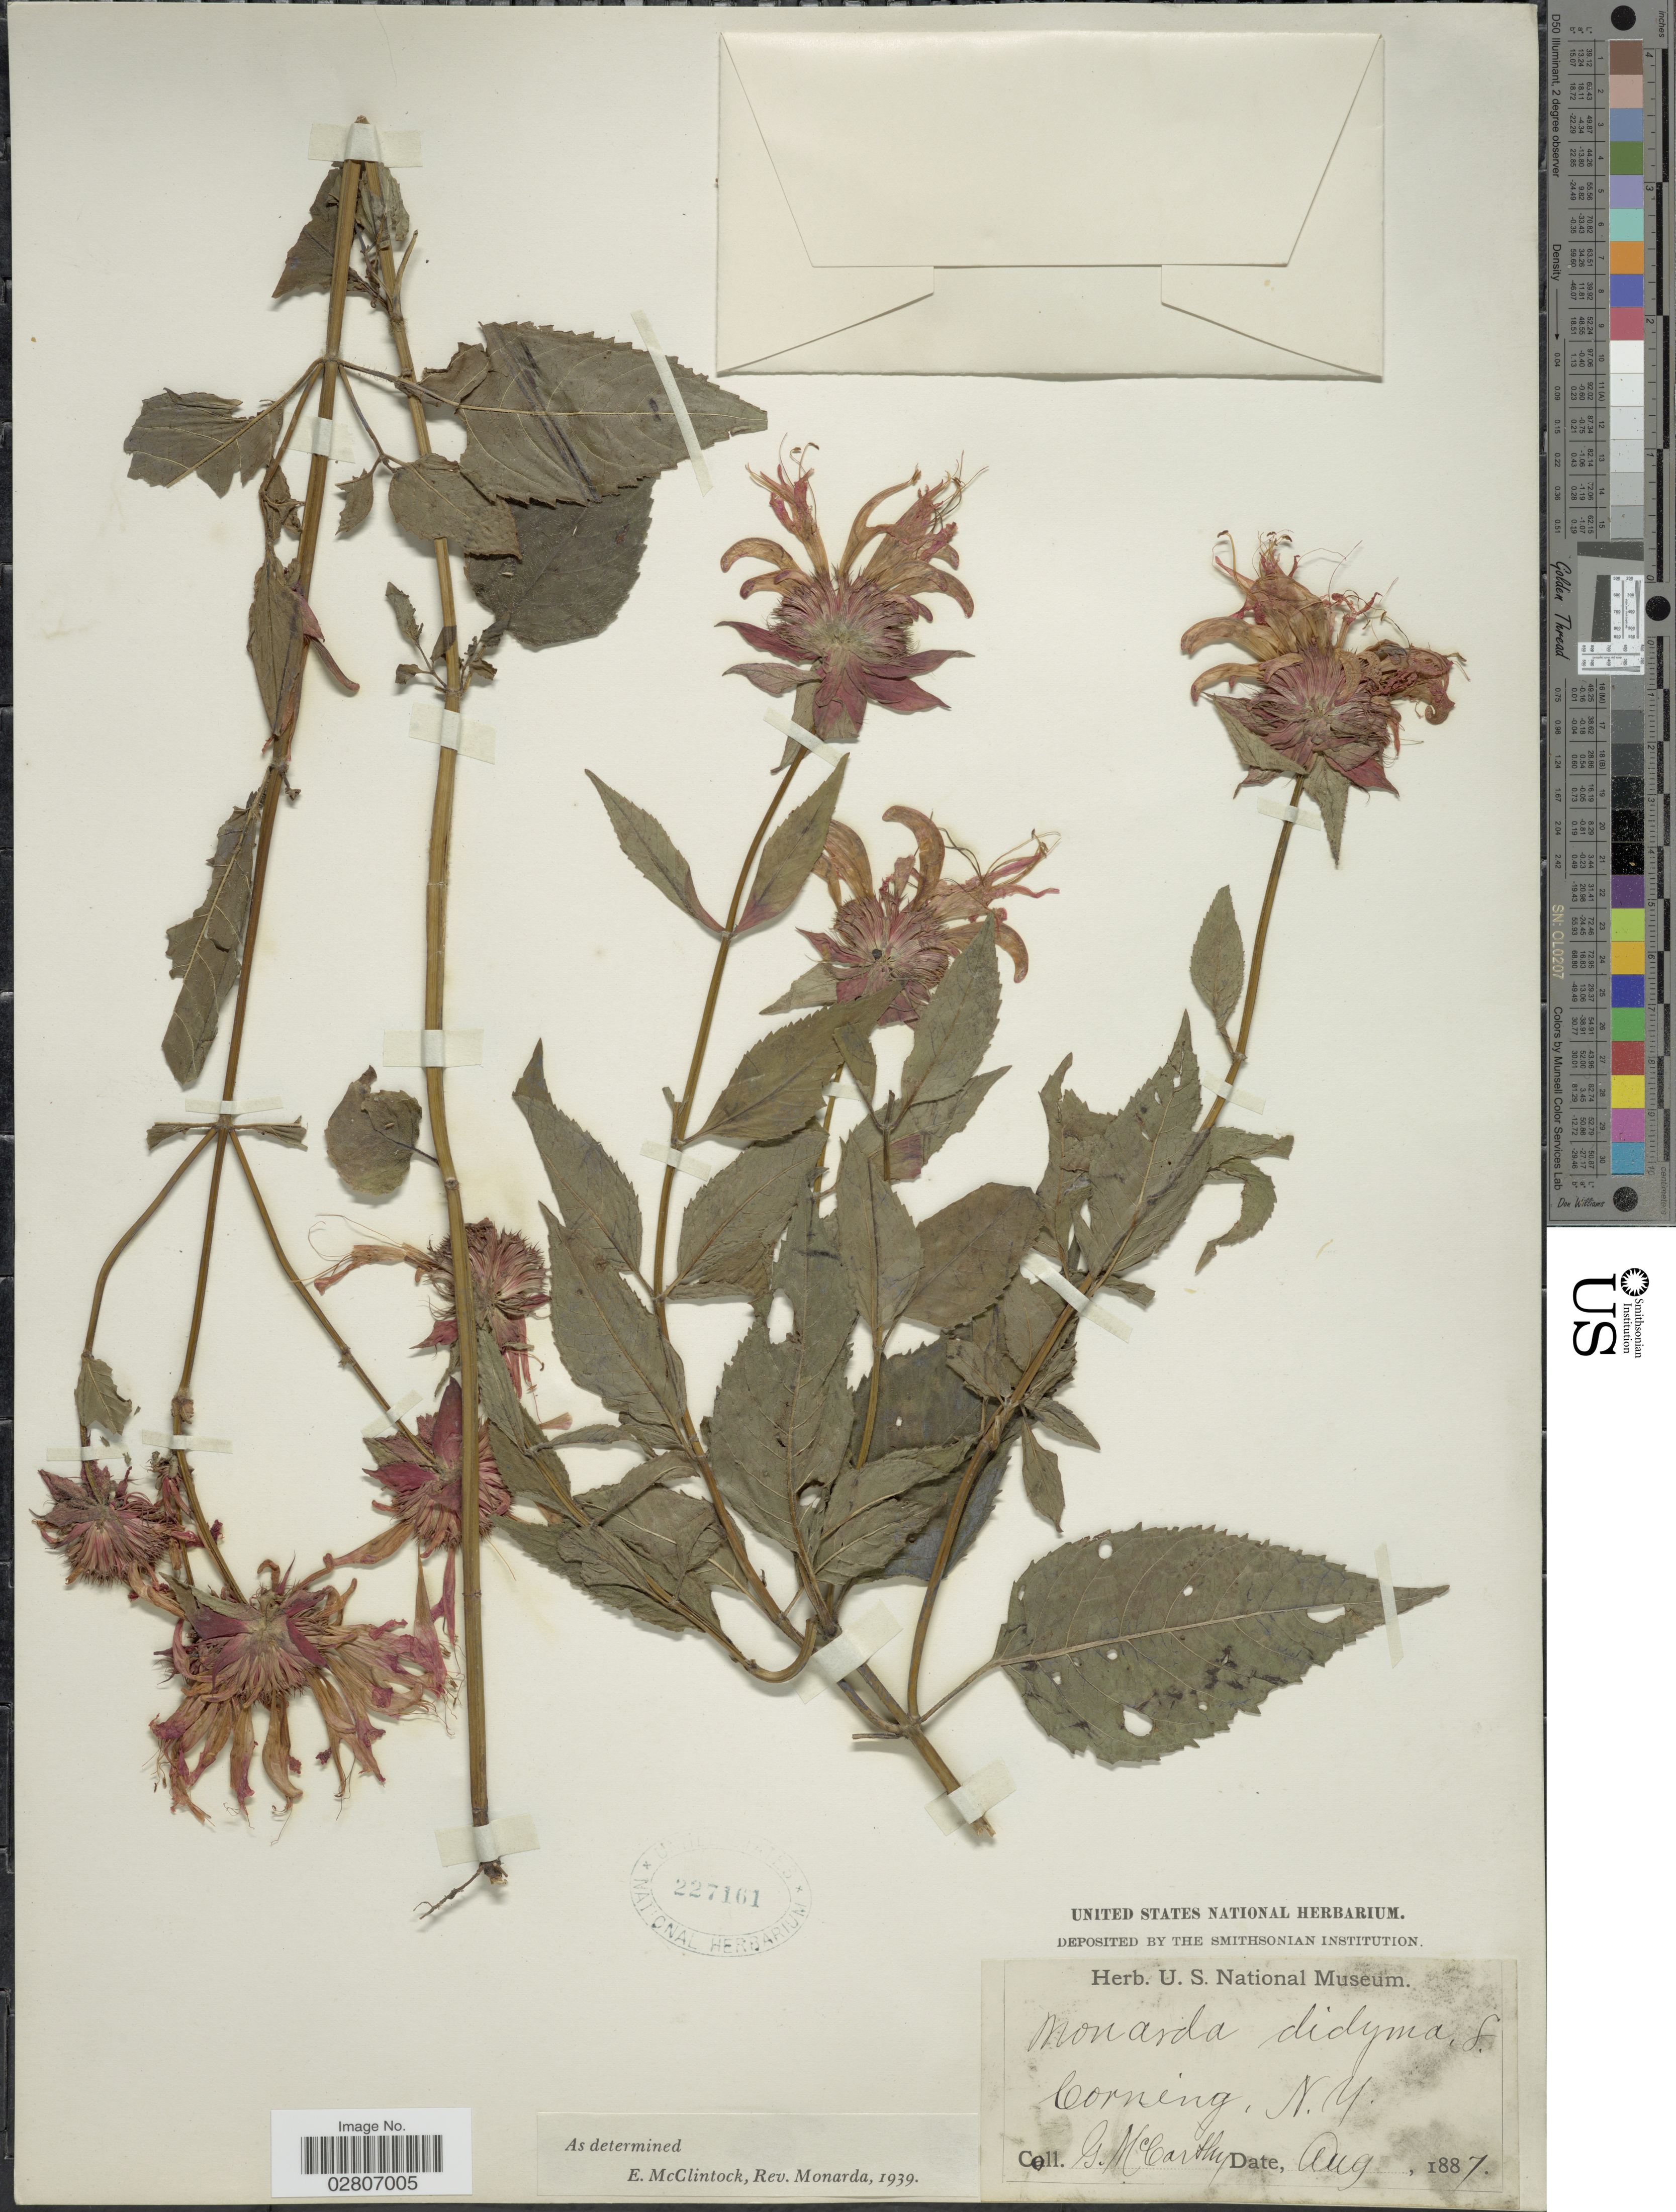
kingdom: Plantae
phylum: Tracheophyta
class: Magnoliopsida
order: Lamiales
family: Lamiaceae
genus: Monarda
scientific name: Monarda didyma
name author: L.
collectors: G. McCarthy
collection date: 1887-08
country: United States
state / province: New York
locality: Corning.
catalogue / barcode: US 227161